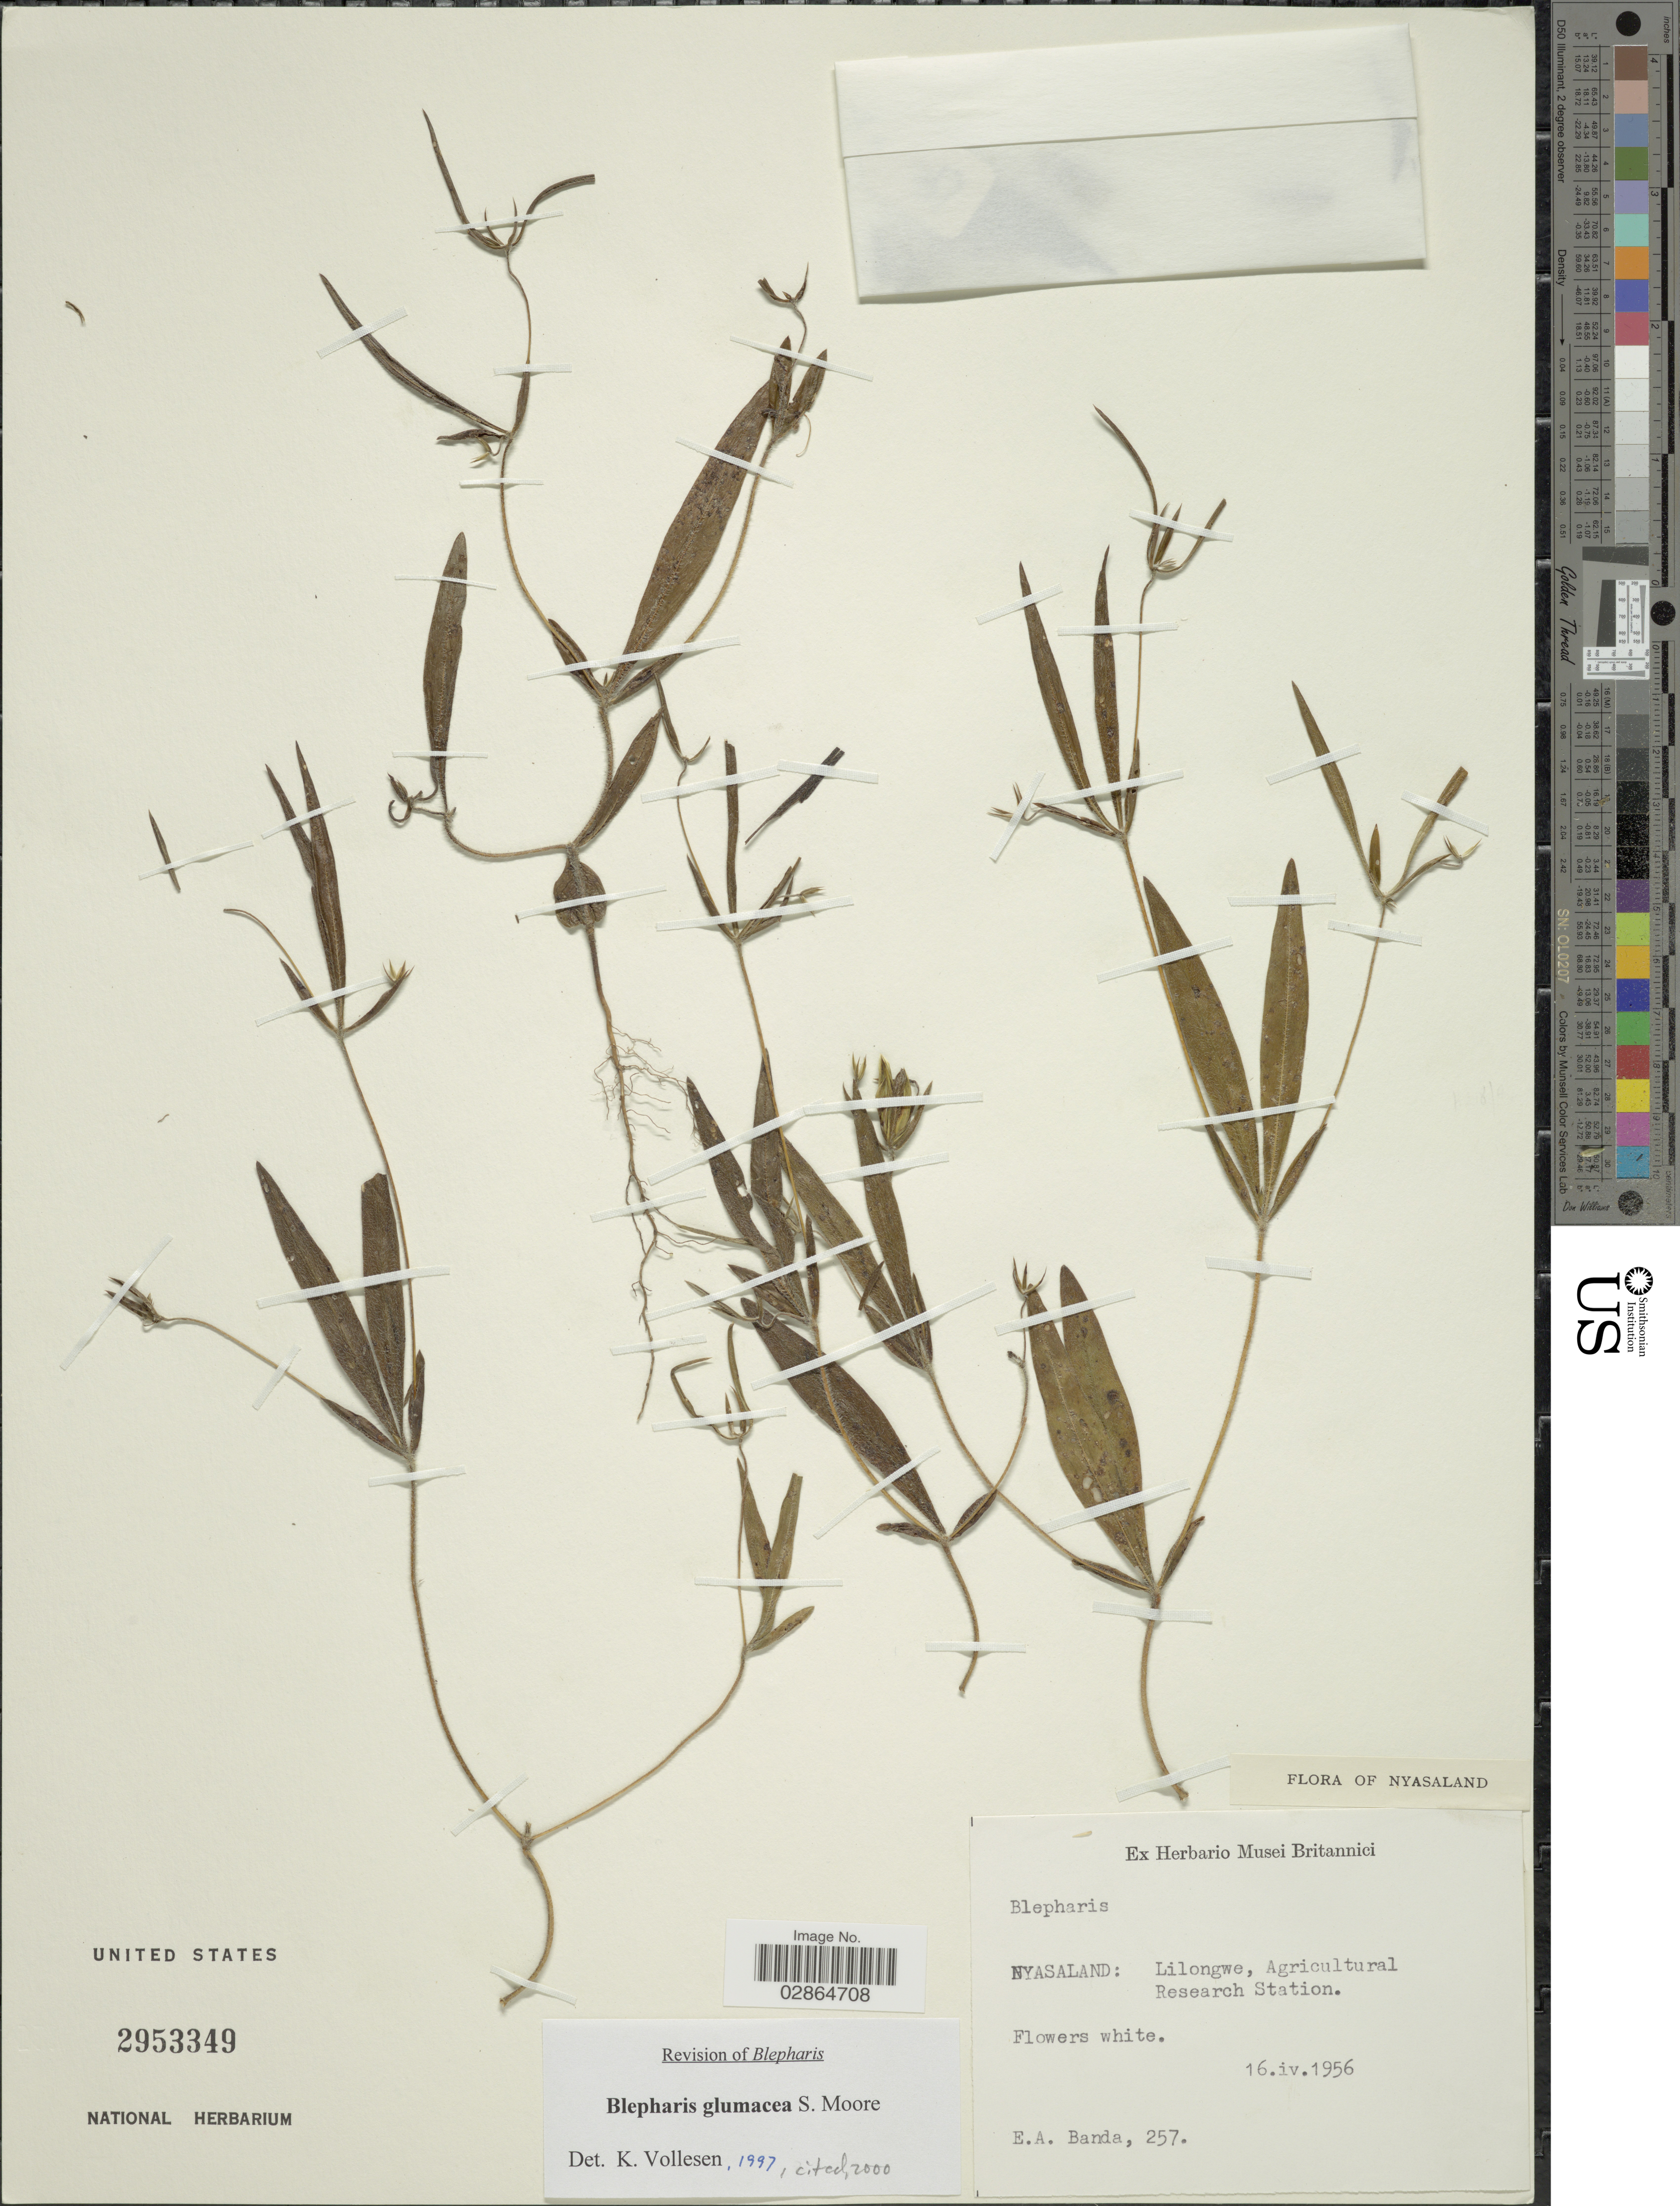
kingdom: Plantae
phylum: Tracheophyta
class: Magnoliopsida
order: Lamiales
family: Acanthaceae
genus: Blepharis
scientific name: Blepharis glumacea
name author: S. Moore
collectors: E. Banda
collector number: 257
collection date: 1956-04-16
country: Malawi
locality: Nyasaland: Lilongwe, Agricultural Research Station.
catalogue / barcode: US 2953349